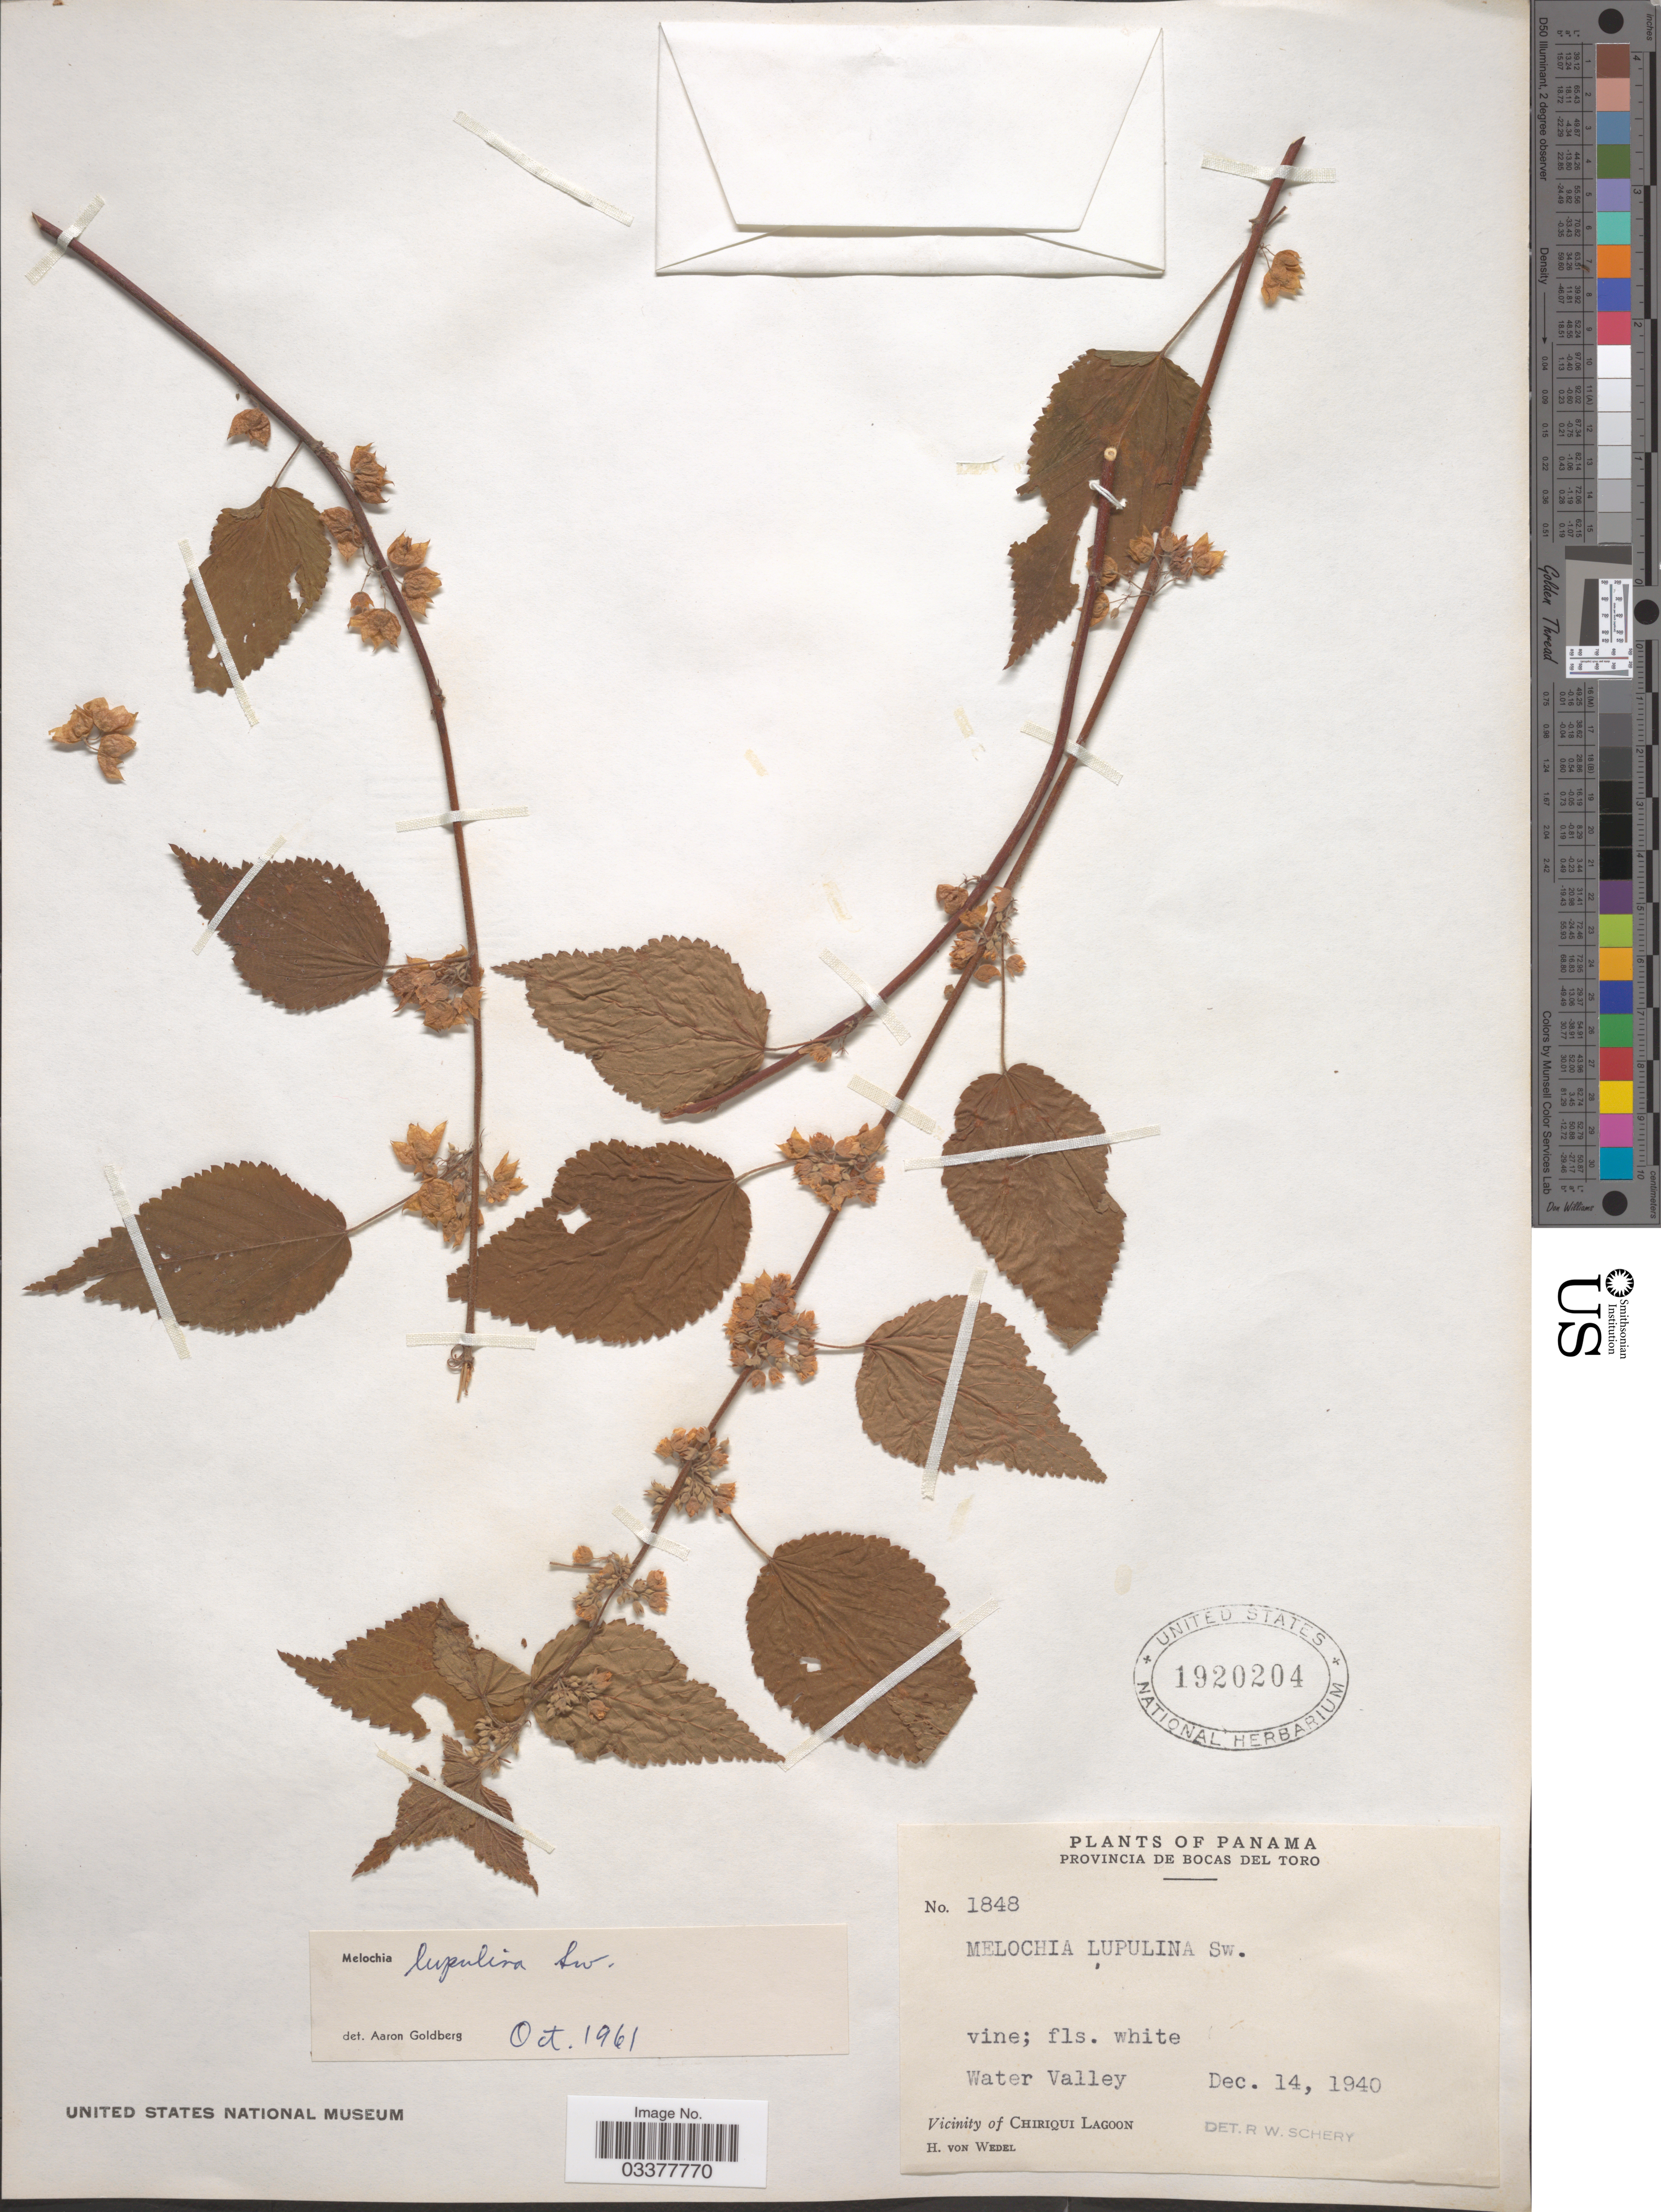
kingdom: Plantae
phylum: Tracheophyta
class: Magnoliopsida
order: Malvales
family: Malvaceae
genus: Melochia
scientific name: Melochia lupulina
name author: Sw.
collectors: H. von Wedel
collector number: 1848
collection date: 1940-12-14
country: Panama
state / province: Bocas del Toro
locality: Water Valley. Vicinity of Chiriqui Lagoon.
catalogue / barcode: US 1920204